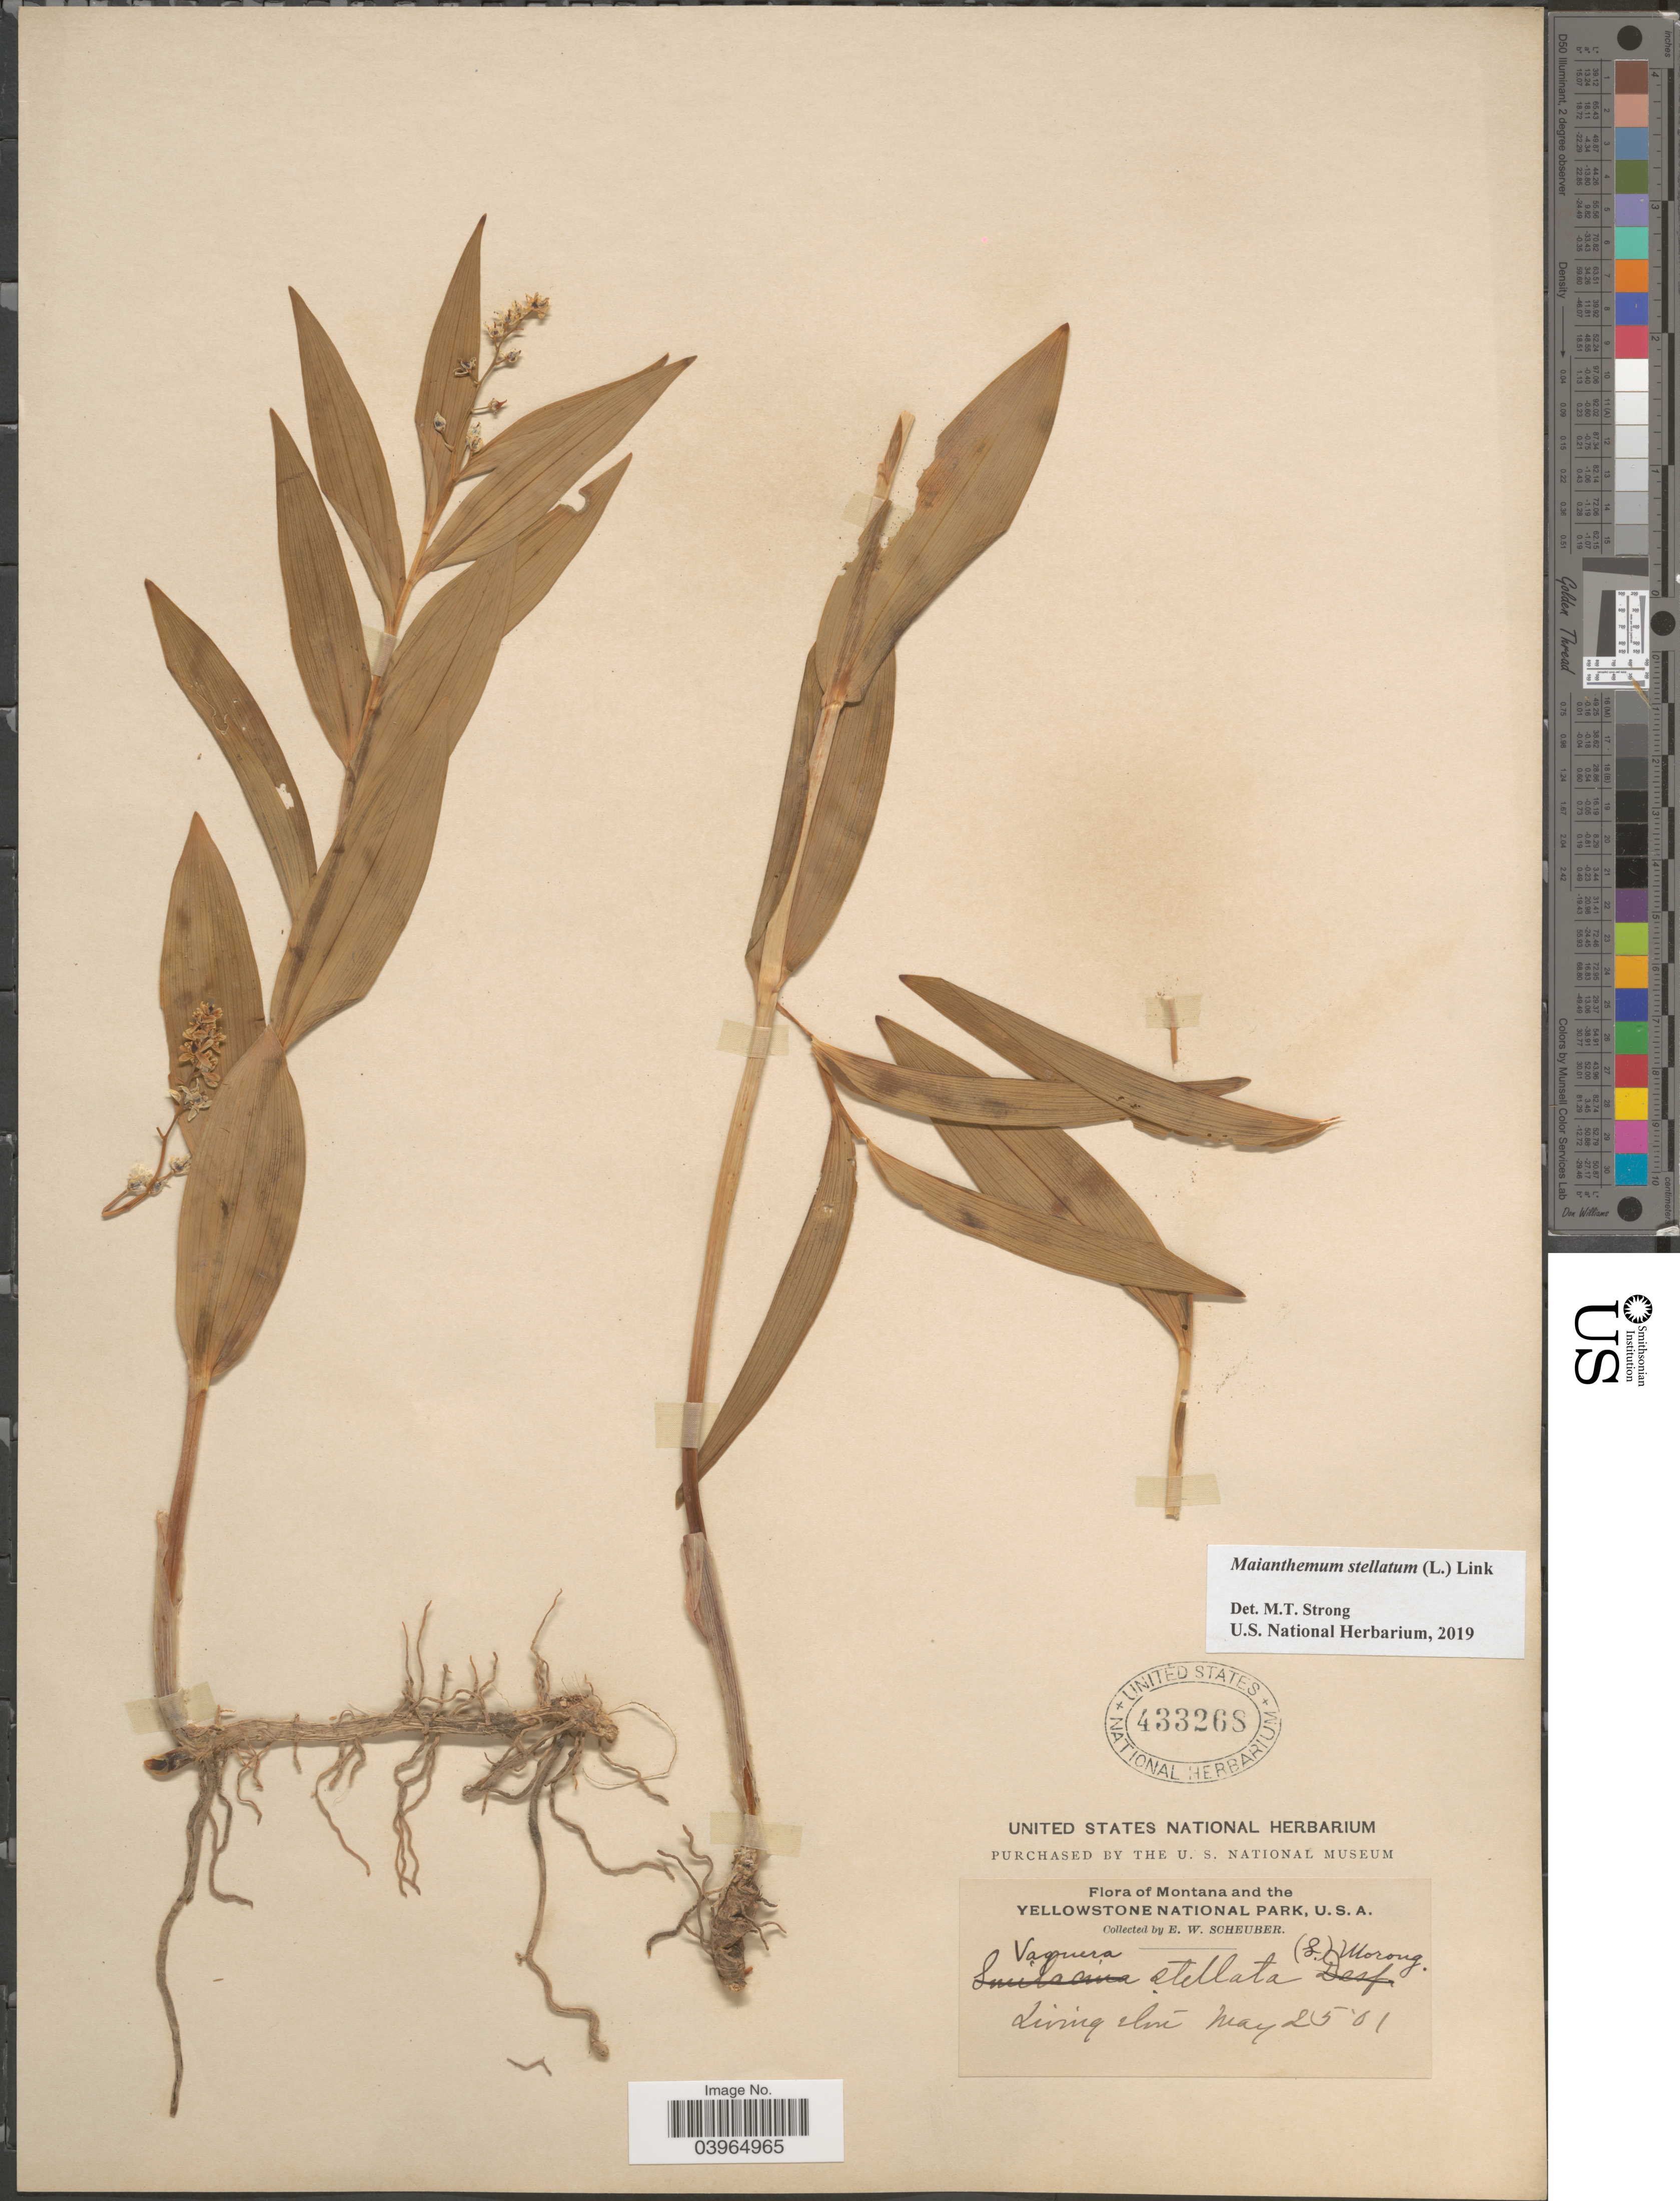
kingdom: Plantae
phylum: Tracheophyta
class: Liliopsida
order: Asparagales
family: Asparagaceae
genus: Maianthemum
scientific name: Maianthemum stellatum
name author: (L.) Link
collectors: E. Scheuber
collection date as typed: Transcribed d/m/y: 25/5/1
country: United States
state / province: Montana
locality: The Yellowstone National Park. Livingstone.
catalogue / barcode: US 433268